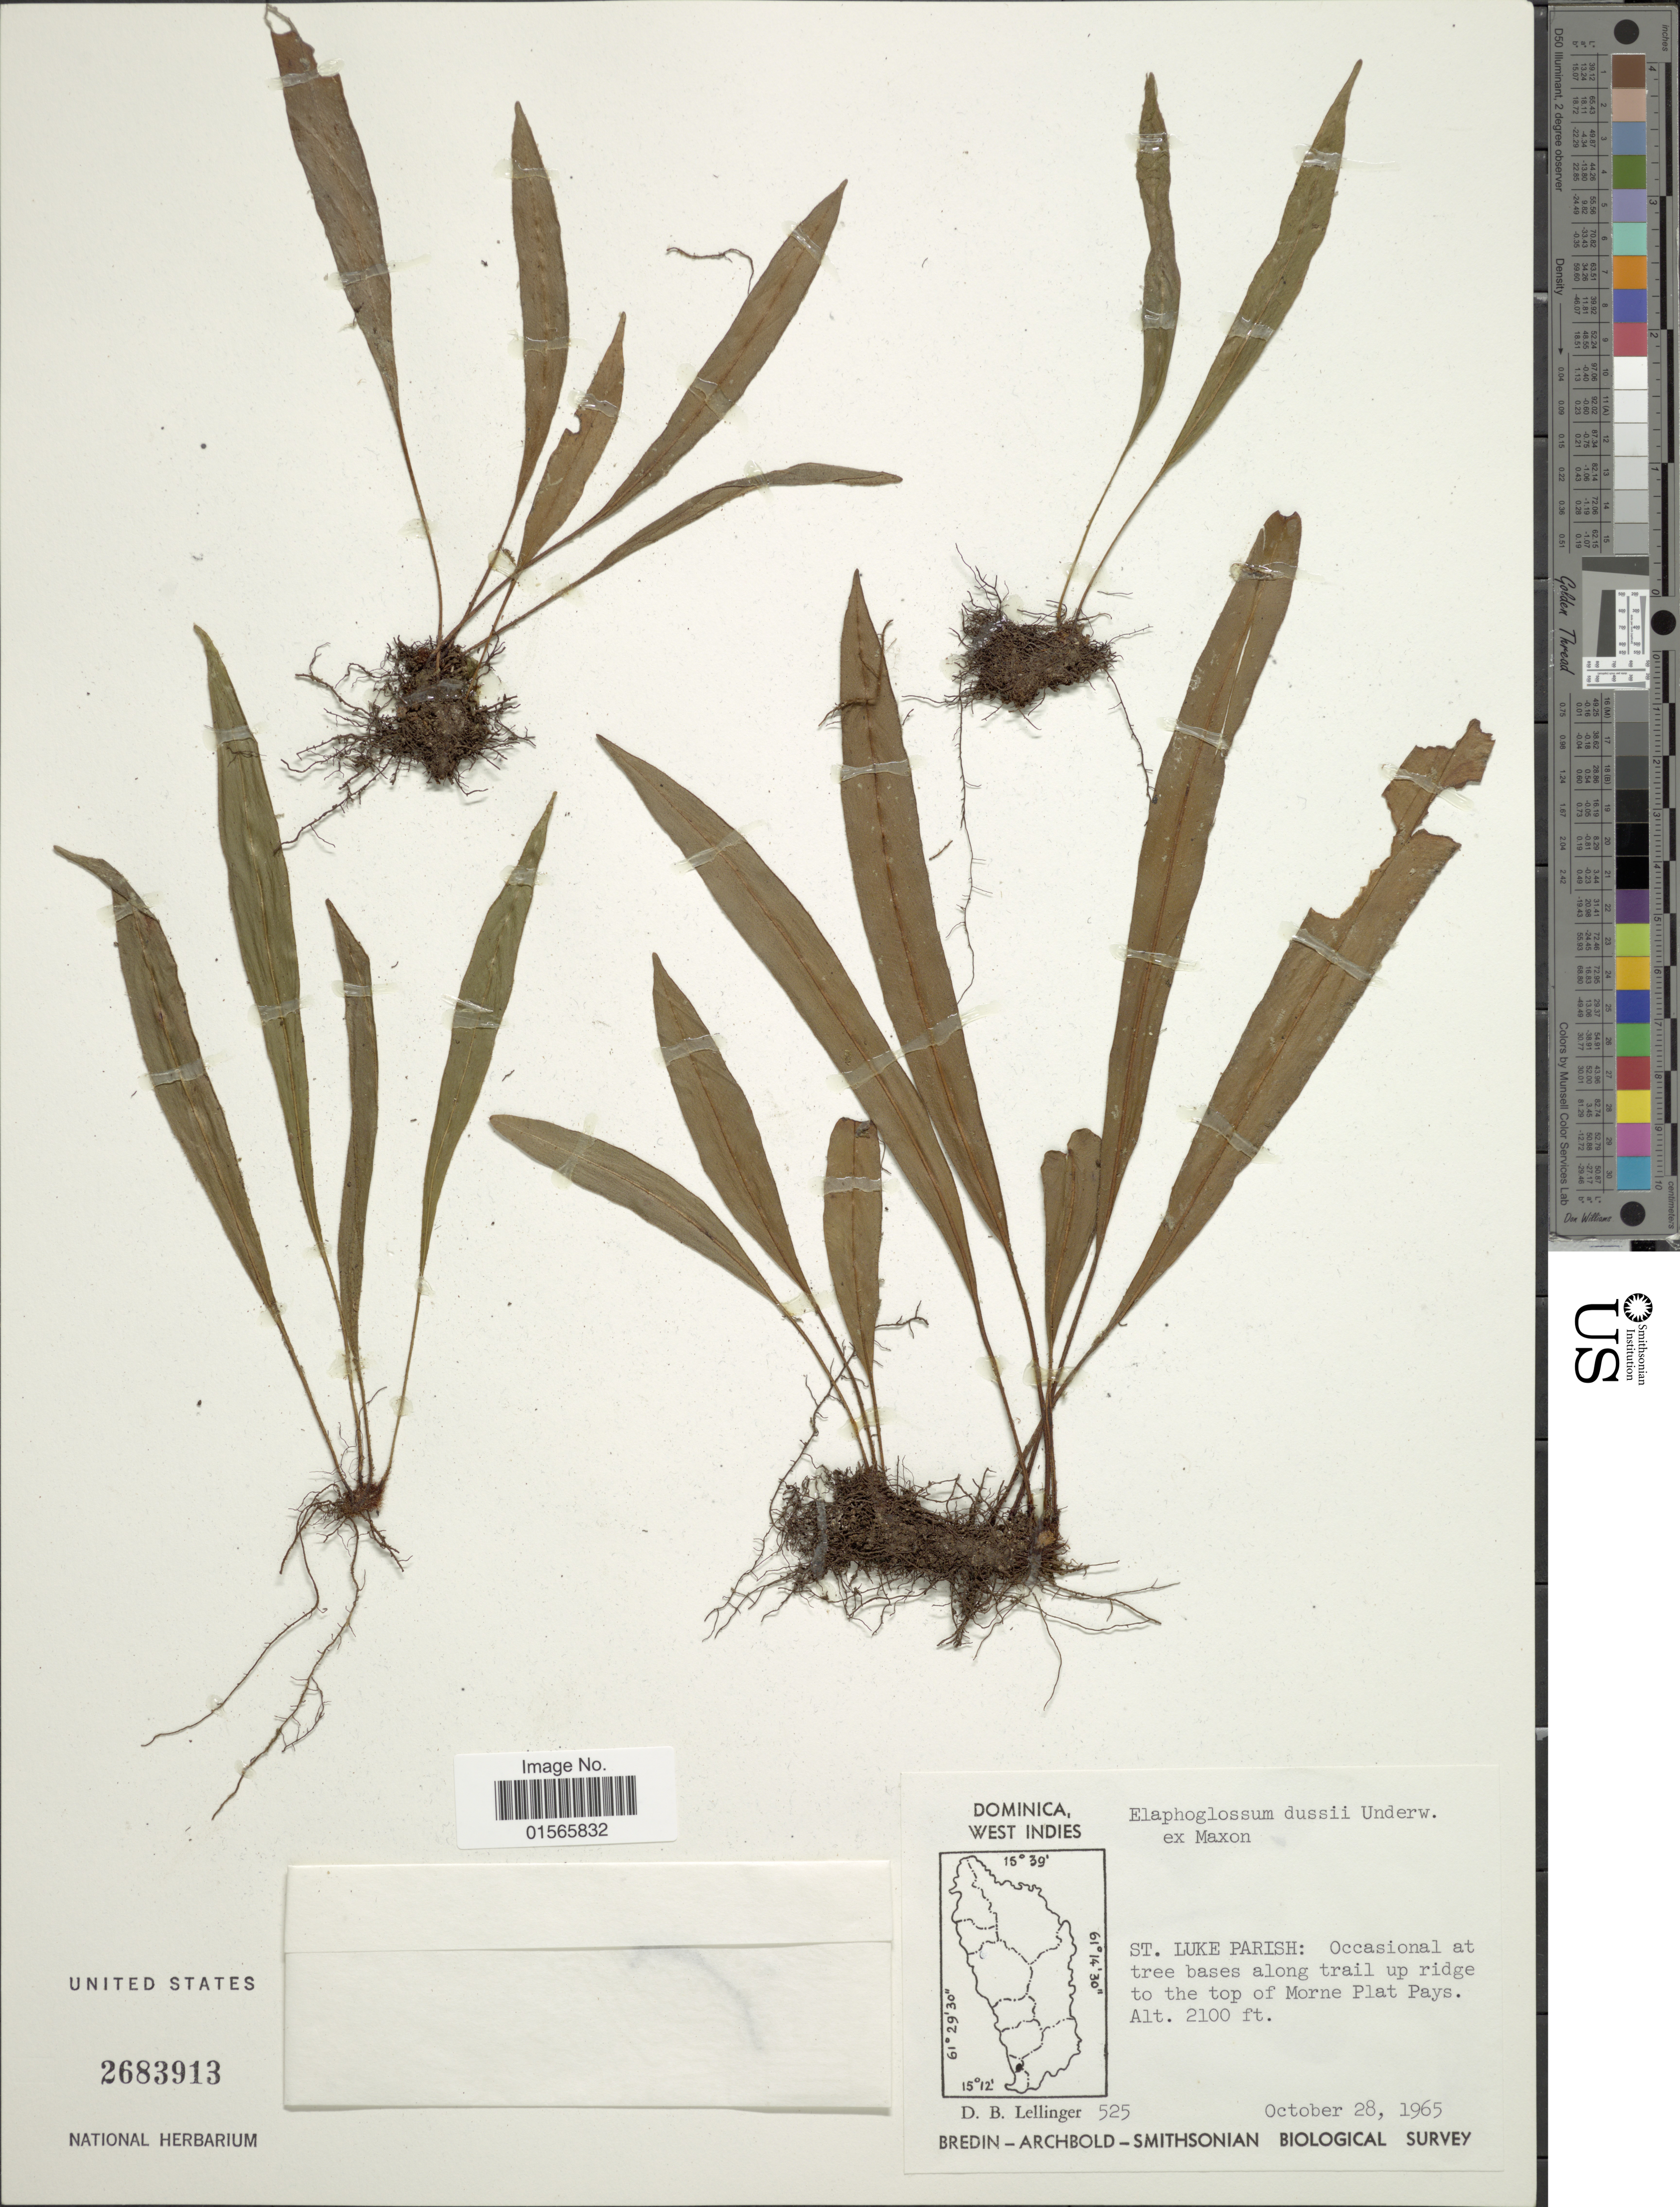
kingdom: Plantae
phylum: Tracheophyta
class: Polypodiopsida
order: Polypodiales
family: Dryopteridaceae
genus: Elaphoglossum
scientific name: Elaphoglossum petiolatum var. dussii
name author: (Underw. ex Maxon) Proctor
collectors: D. B. Lellinger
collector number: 525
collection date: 1965-10-28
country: Dominica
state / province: St. Luke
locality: St. Luke Parish: Occasional at tree bases along trail up ridge to the top of Morne Plat Pays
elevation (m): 640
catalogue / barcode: US 2683913